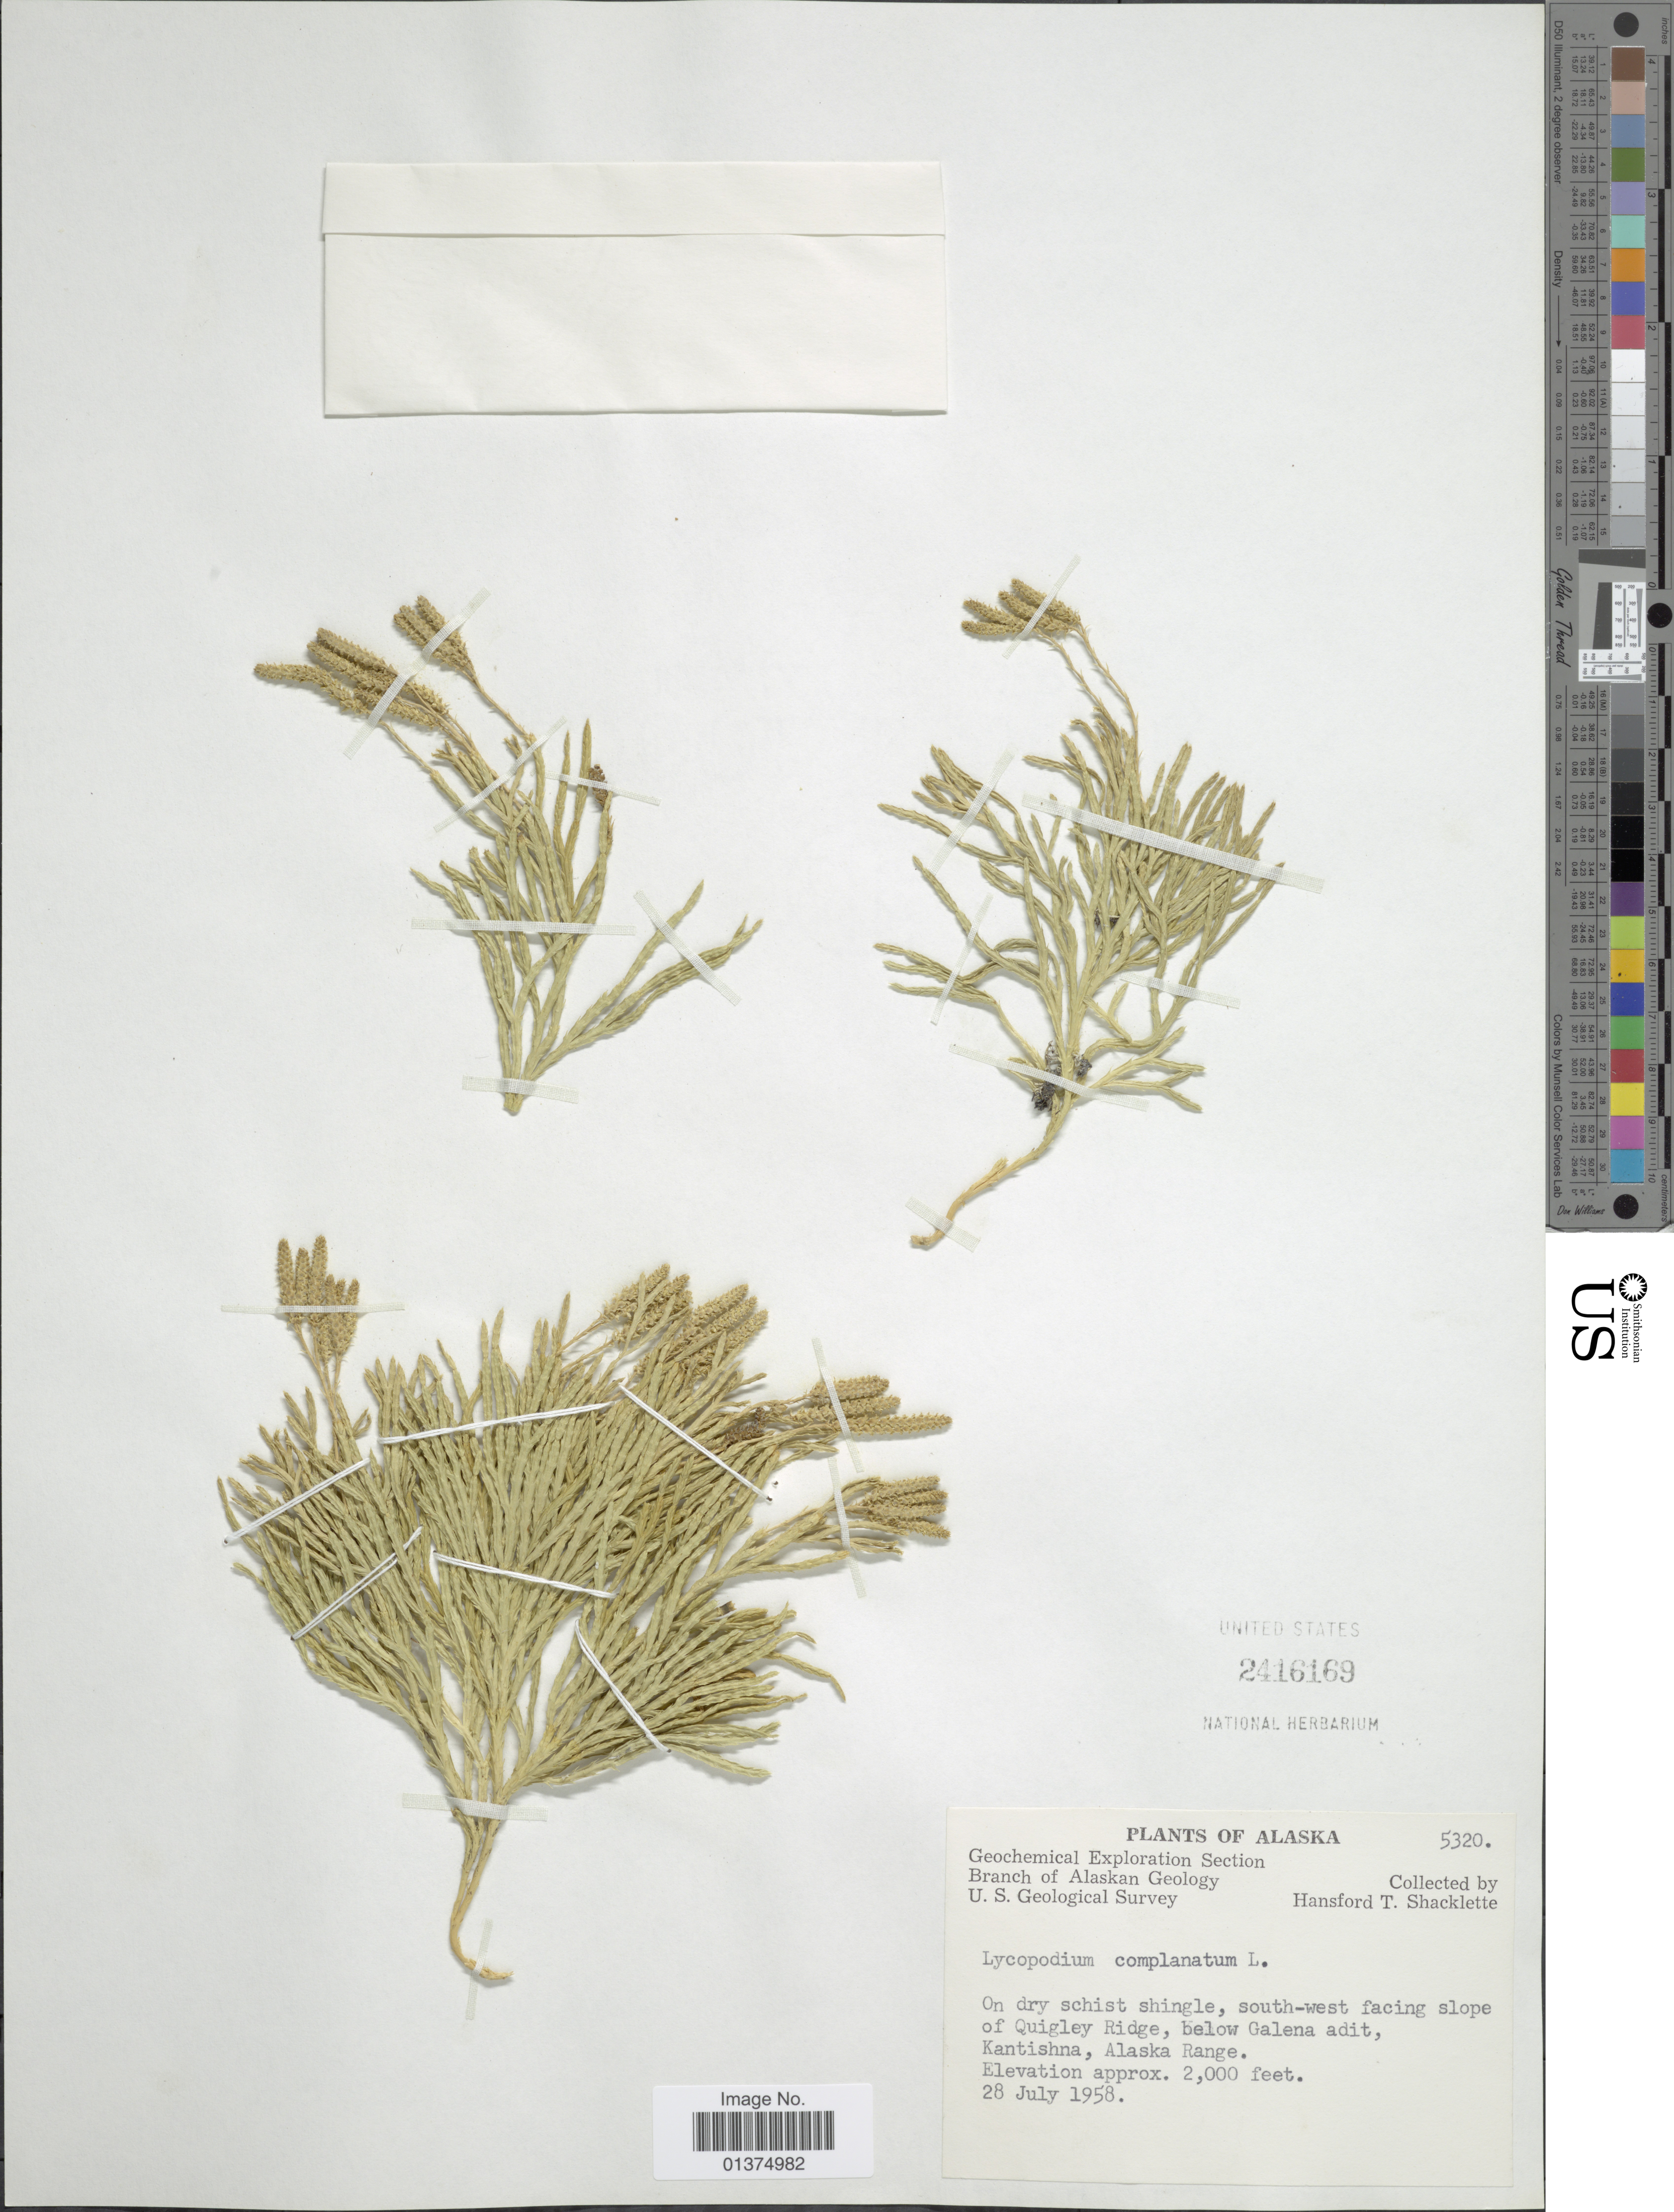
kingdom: Plantae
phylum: Tracheophyta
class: Lycopodiopsida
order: Lycopodiales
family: Lycopodiaceae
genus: Diphasiastrum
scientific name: Diphasiastrum complanatum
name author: (L.) Holub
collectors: H. Shacklette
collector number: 5320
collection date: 1958-07-28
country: United States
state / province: Alaska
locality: On dry schist shingle, south-west facing slope of Quigley Ridge, below Galena adit, Kantishna, Alaska Range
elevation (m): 610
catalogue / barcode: US 2416169